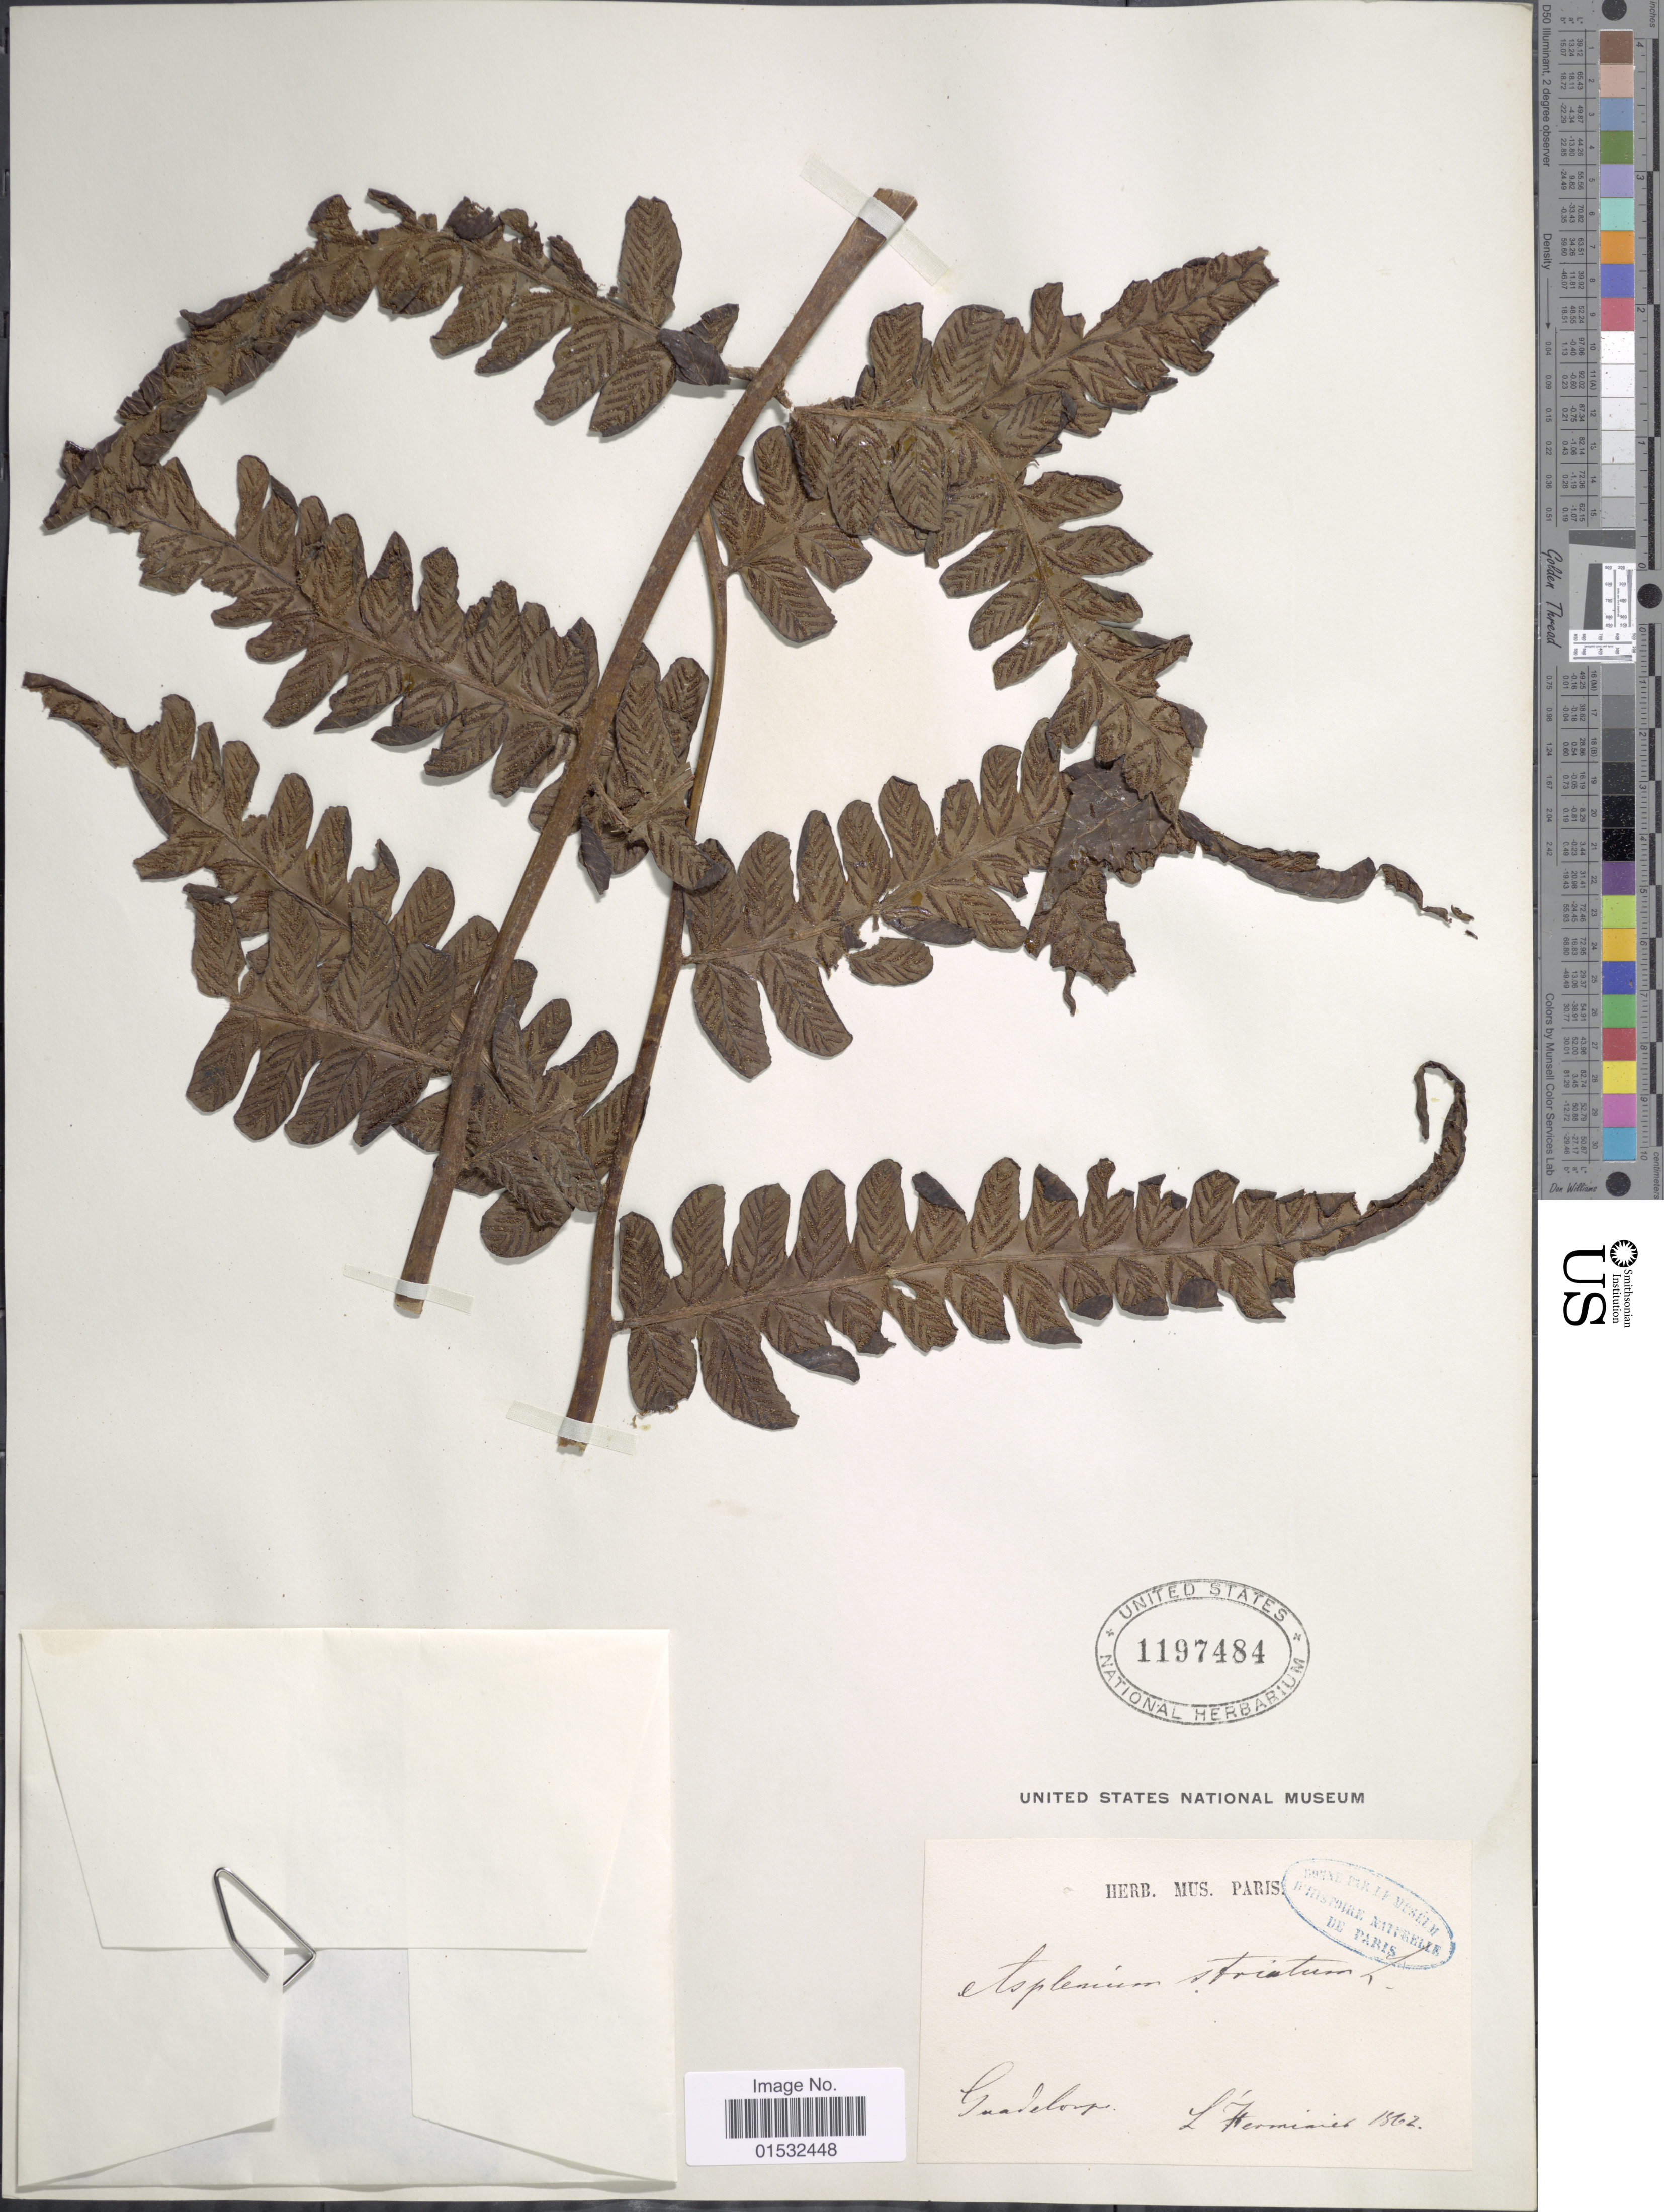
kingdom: Plantae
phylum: Tracheophyta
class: Polypodiopsida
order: Polypodiales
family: Athyriaceae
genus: Diplazium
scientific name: Diplazium striatum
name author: (L.) C. Presl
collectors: -. L'Herminier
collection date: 1862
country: Guadeloupe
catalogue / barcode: US 1197484